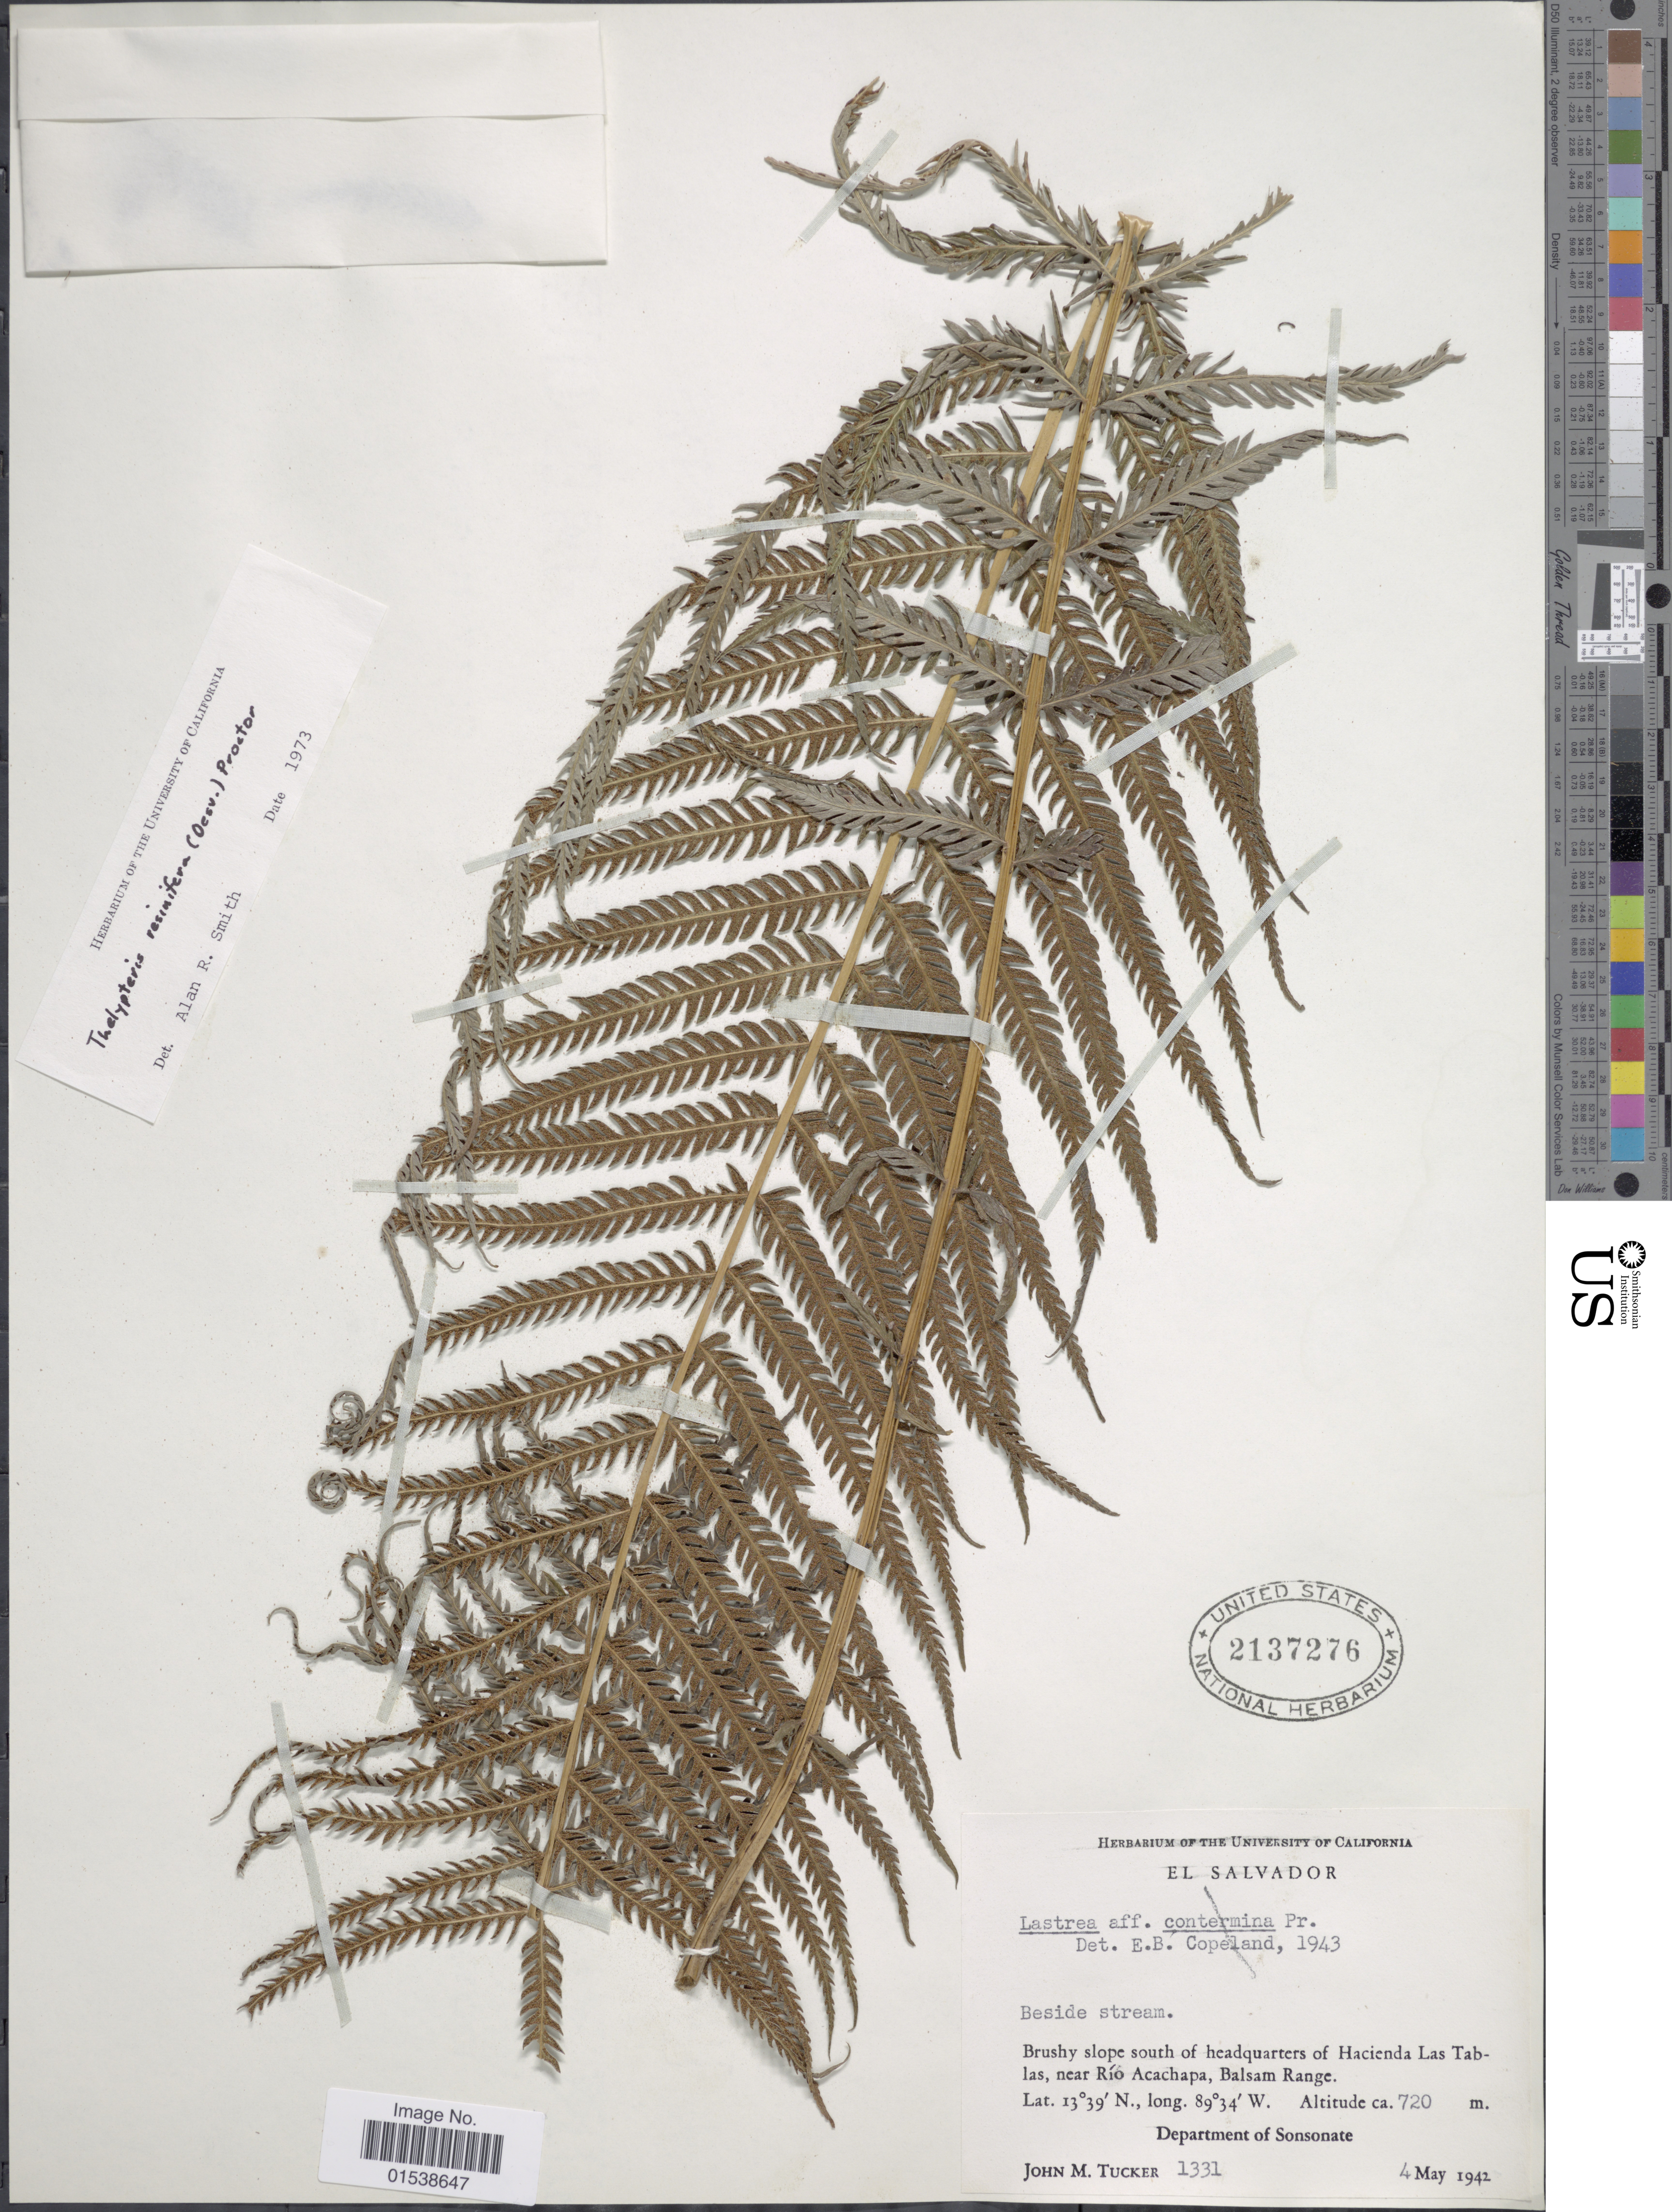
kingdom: Plantae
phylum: Tracheophyta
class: Polypodiopsida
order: Polypodiales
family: Thelypteridaceae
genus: Amauropelta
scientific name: Amauropelta resinifera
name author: (Desv.) Pic. Serm.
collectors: J. M. Tucker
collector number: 1331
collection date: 1942-05-04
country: El Salvador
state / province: Sonsonate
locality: Brushy slope south of headquarters of Hacienda Las Tablas, near Rio Acachapa, Balsam Range, department of Sonsonate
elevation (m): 720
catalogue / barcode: US 2137276